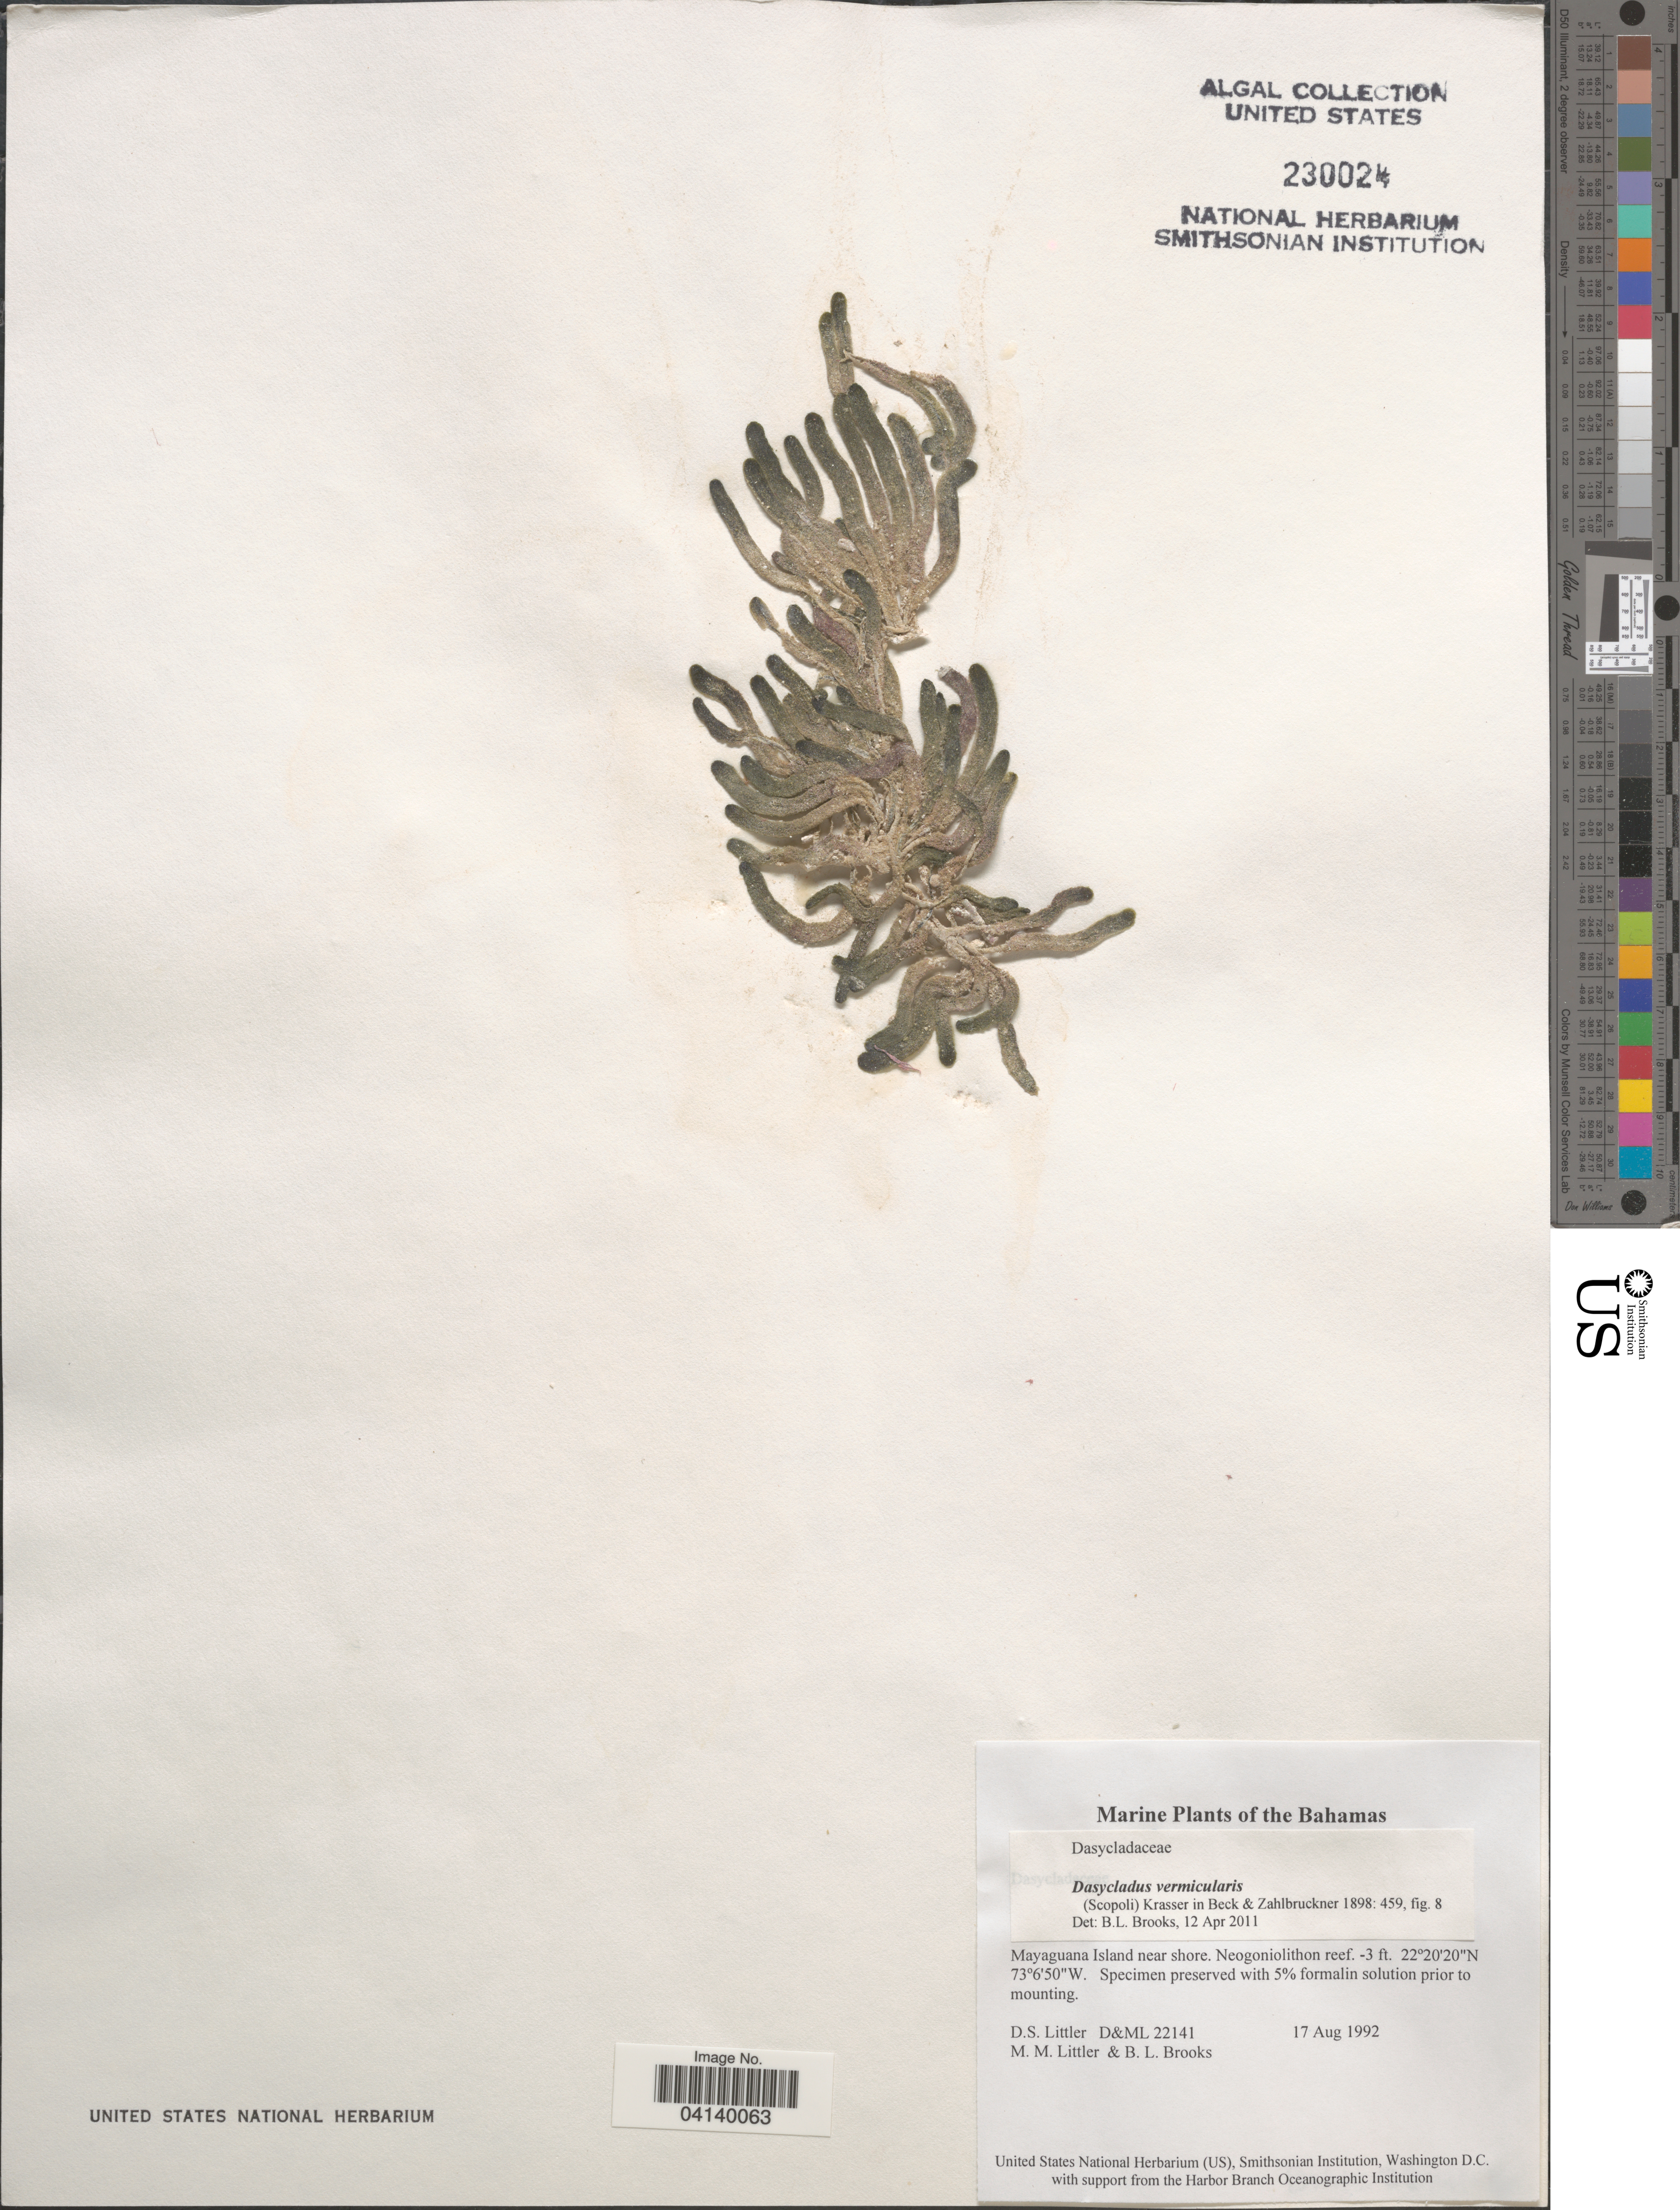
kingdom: Plantae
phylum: Chlorophyta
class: Ulvophyceae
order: Dasycladales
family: Dasycladaceae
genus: Dasycladus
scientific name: Dasycladus vermicularis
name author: (Scop.) Krasser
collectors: D. S. Littler & B. Brooks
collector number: D&ML22141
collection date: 1992-08-17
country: Bahamas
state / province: Mayaguana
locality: Mayaguana Island near shore. Neogoniolithon reef.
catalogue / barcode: US 230024